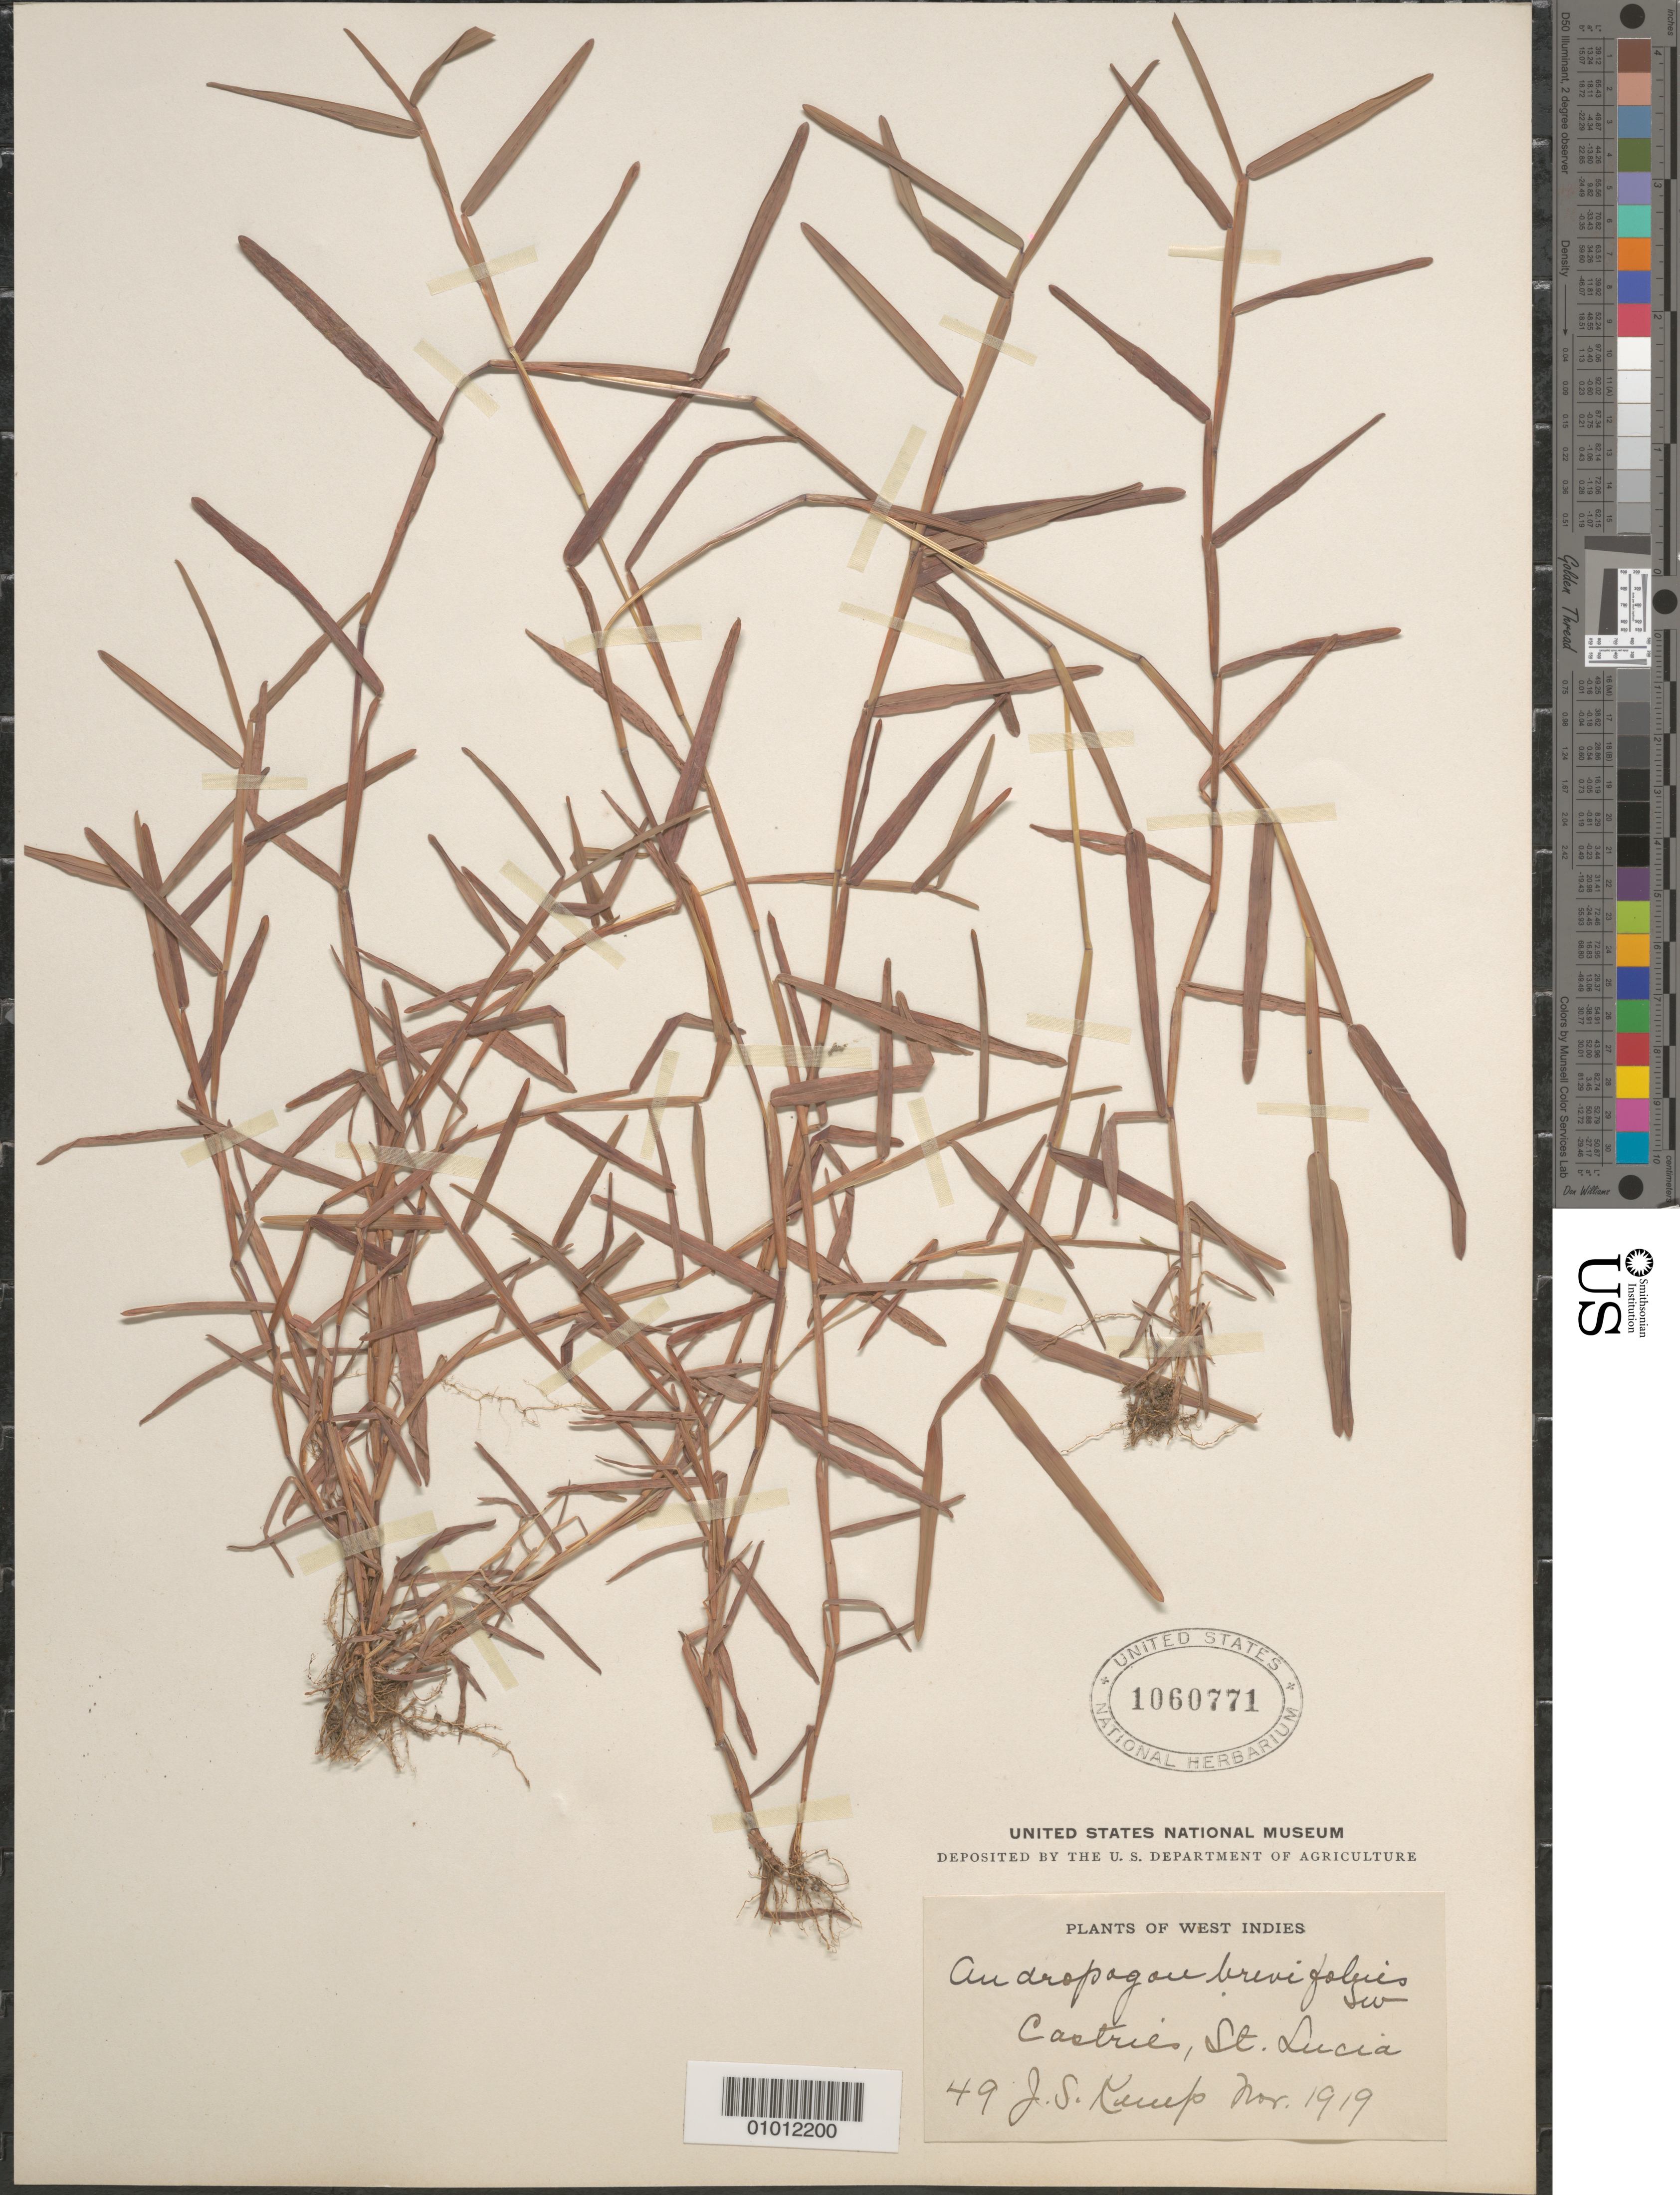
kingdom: Plantae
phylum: Tracheophyta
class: Liliopsida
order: Poales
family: Poaceae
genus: Schizachyrium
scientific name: Schizachyrium brevifolium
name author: (Sw.) Nees ex Büse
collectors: J. Kemp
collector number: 49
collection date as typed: Nov 1919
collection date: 1919-11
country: St. Lucia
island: St. Lucia I.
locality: Castrie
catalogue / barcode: US 1060771